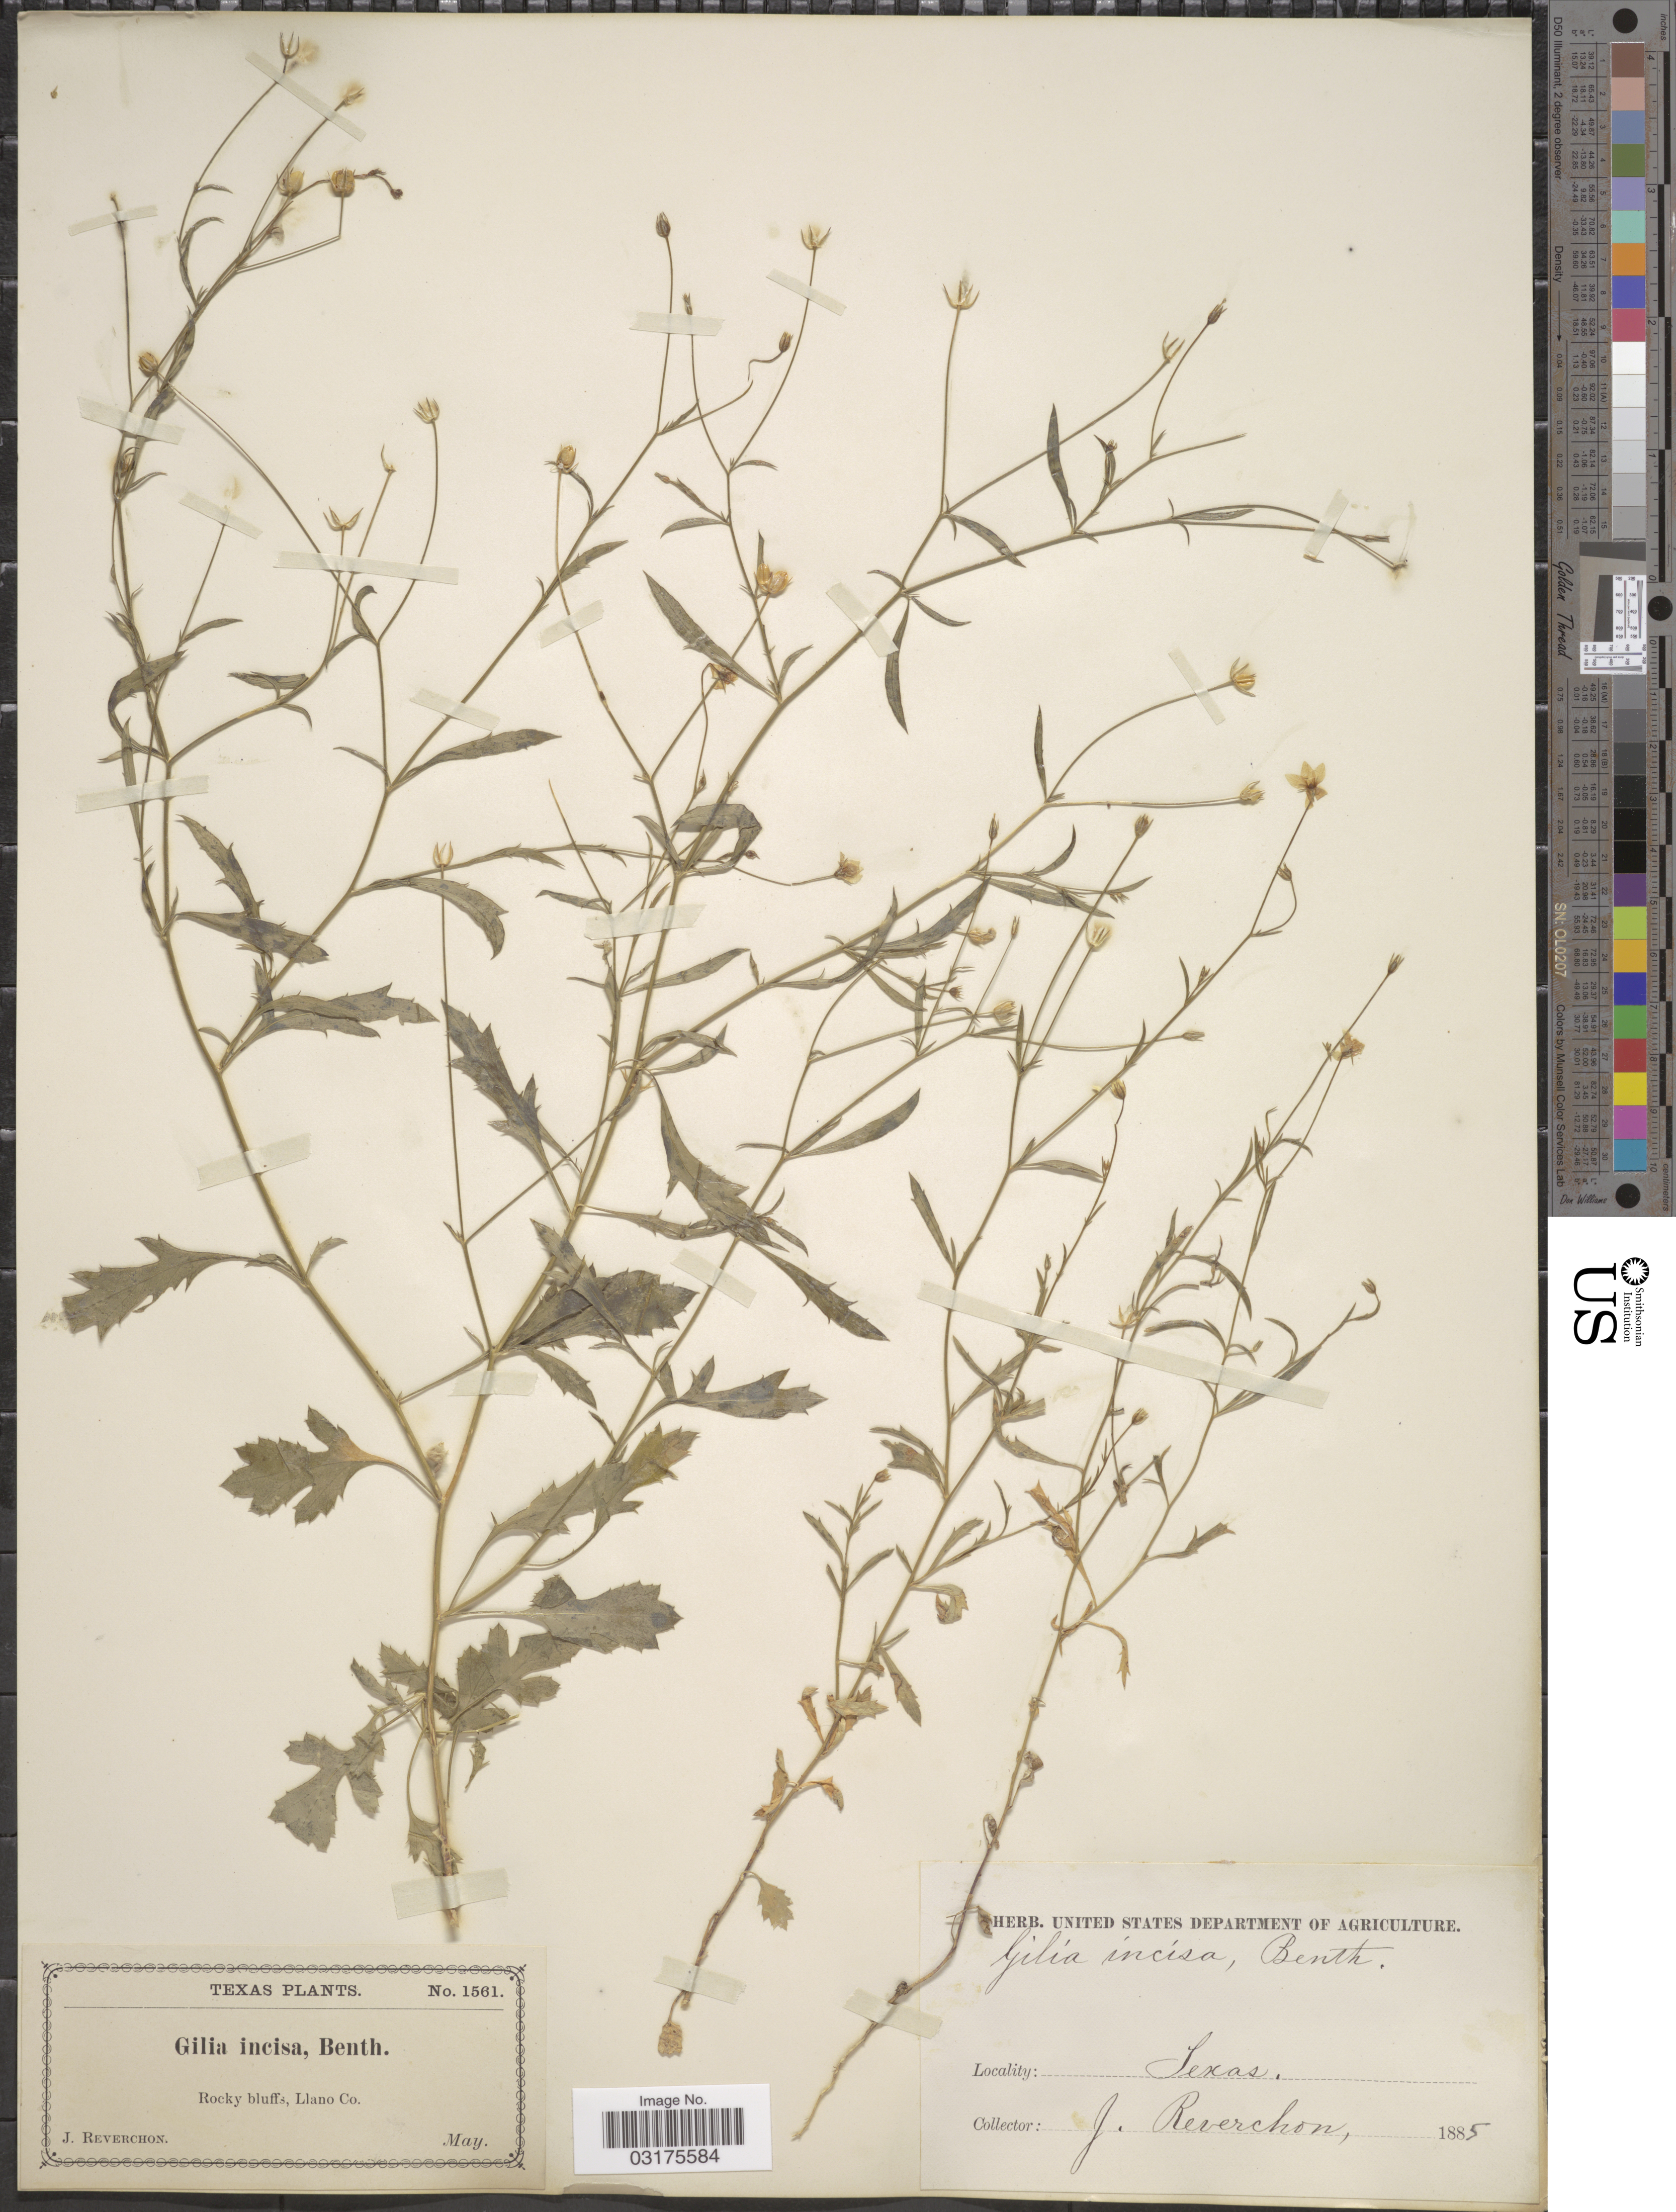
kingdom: Plantae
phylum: Tracheophyta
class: Magnoliopsida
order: Ericales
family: Polemoniaceae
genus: Giliastrum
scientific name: Giliastrum incisum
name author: (Benth.) J.M. Porter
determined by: Strong, Mark T., (BOT), Smithsonian Institution - National Museum of Natural History (UNITED STATES)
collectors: J. Reverchon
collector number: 1561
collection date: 1885-05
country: United States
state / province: Texas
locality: Rocky bluffs, Llano Co.